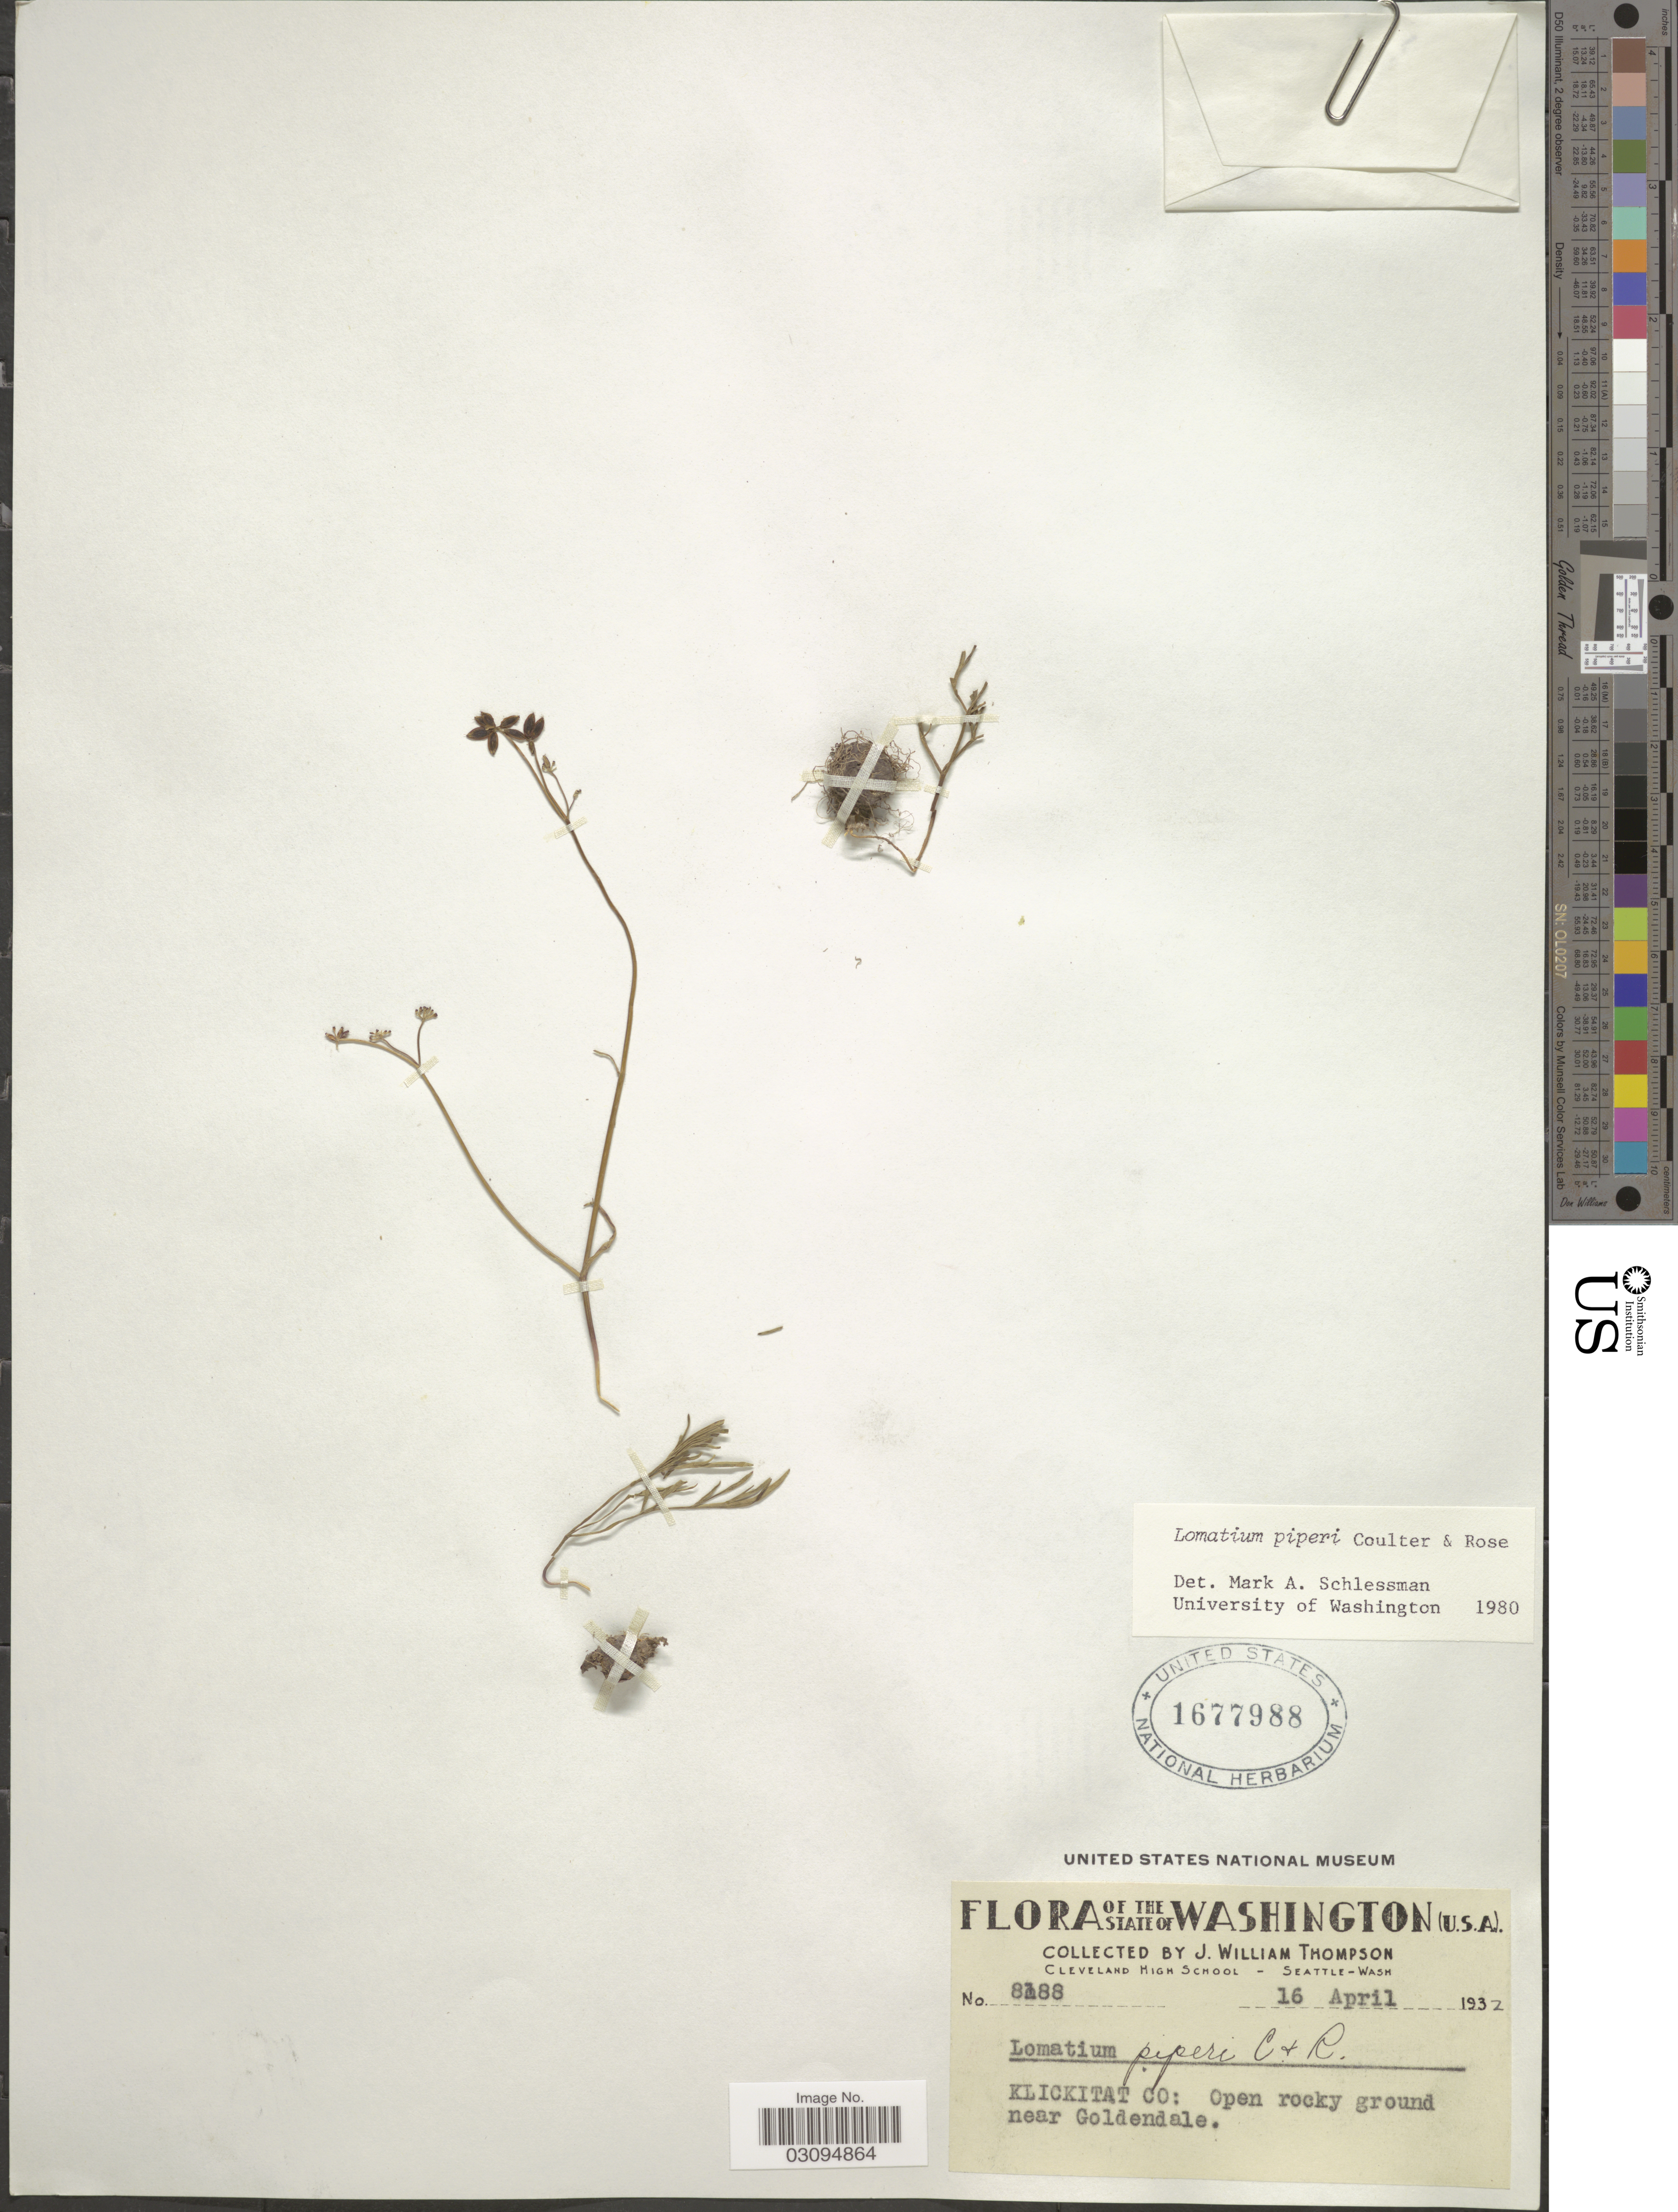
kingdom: Plantae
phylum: Tracheophyta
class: Magnoliopsida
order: Apiales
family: Apiaceae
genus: Lomatium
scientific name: Lomatium piperi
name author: J.M. Coult. & Rose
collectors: J. W. Thompson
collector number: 8188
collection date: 1932-04-16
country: United States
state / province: Washington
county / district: Klickitat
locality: Klickitat Co: Open rocky ground near Goldendale.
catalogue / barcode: US 1677988